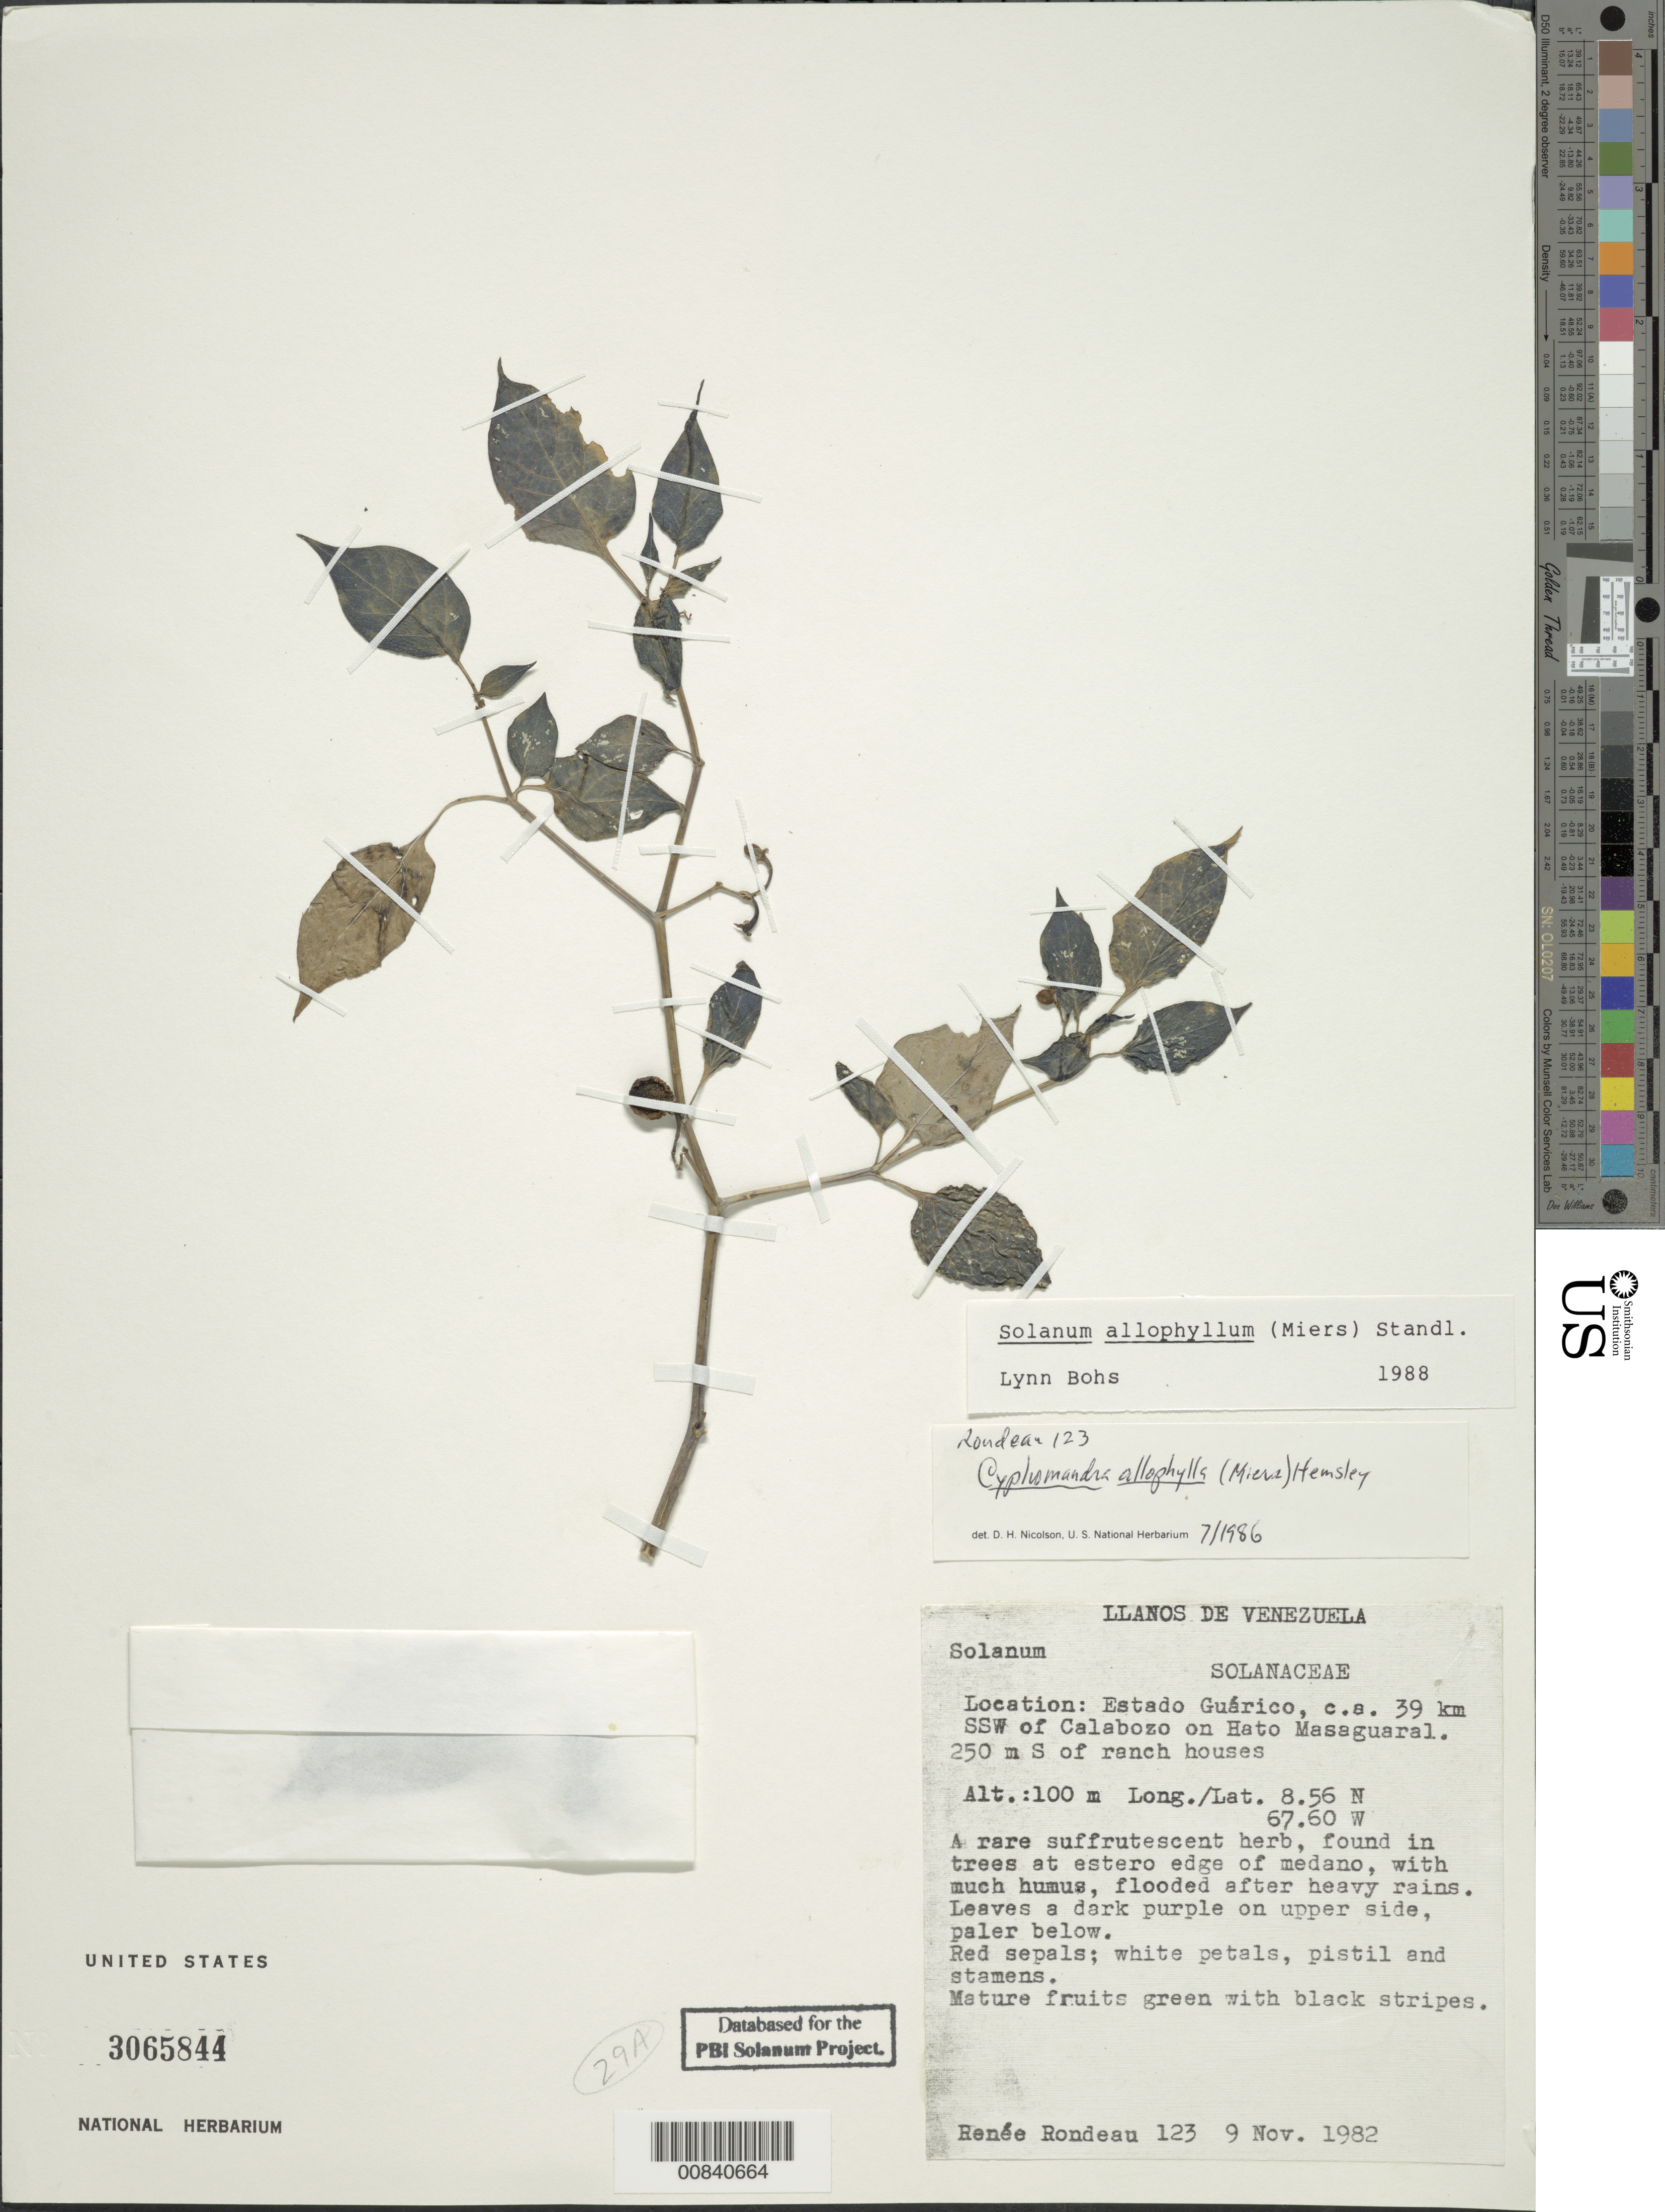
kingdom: Plantae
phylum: Tracheophyta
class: Magnoliopsida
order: Solanales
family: Solanaceae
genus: Solanum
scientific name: Solanum allophyllum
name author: (Miers) Sendtn.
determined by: Bohs, L. A.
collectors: R. Rondeau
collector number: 123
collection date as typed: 9 Nov 1982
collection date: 1982-11-09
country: Venezuela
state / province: Guárico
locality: Estado Guarico, c.a. 39 km SSW of Calabozo on Hato Masaguaral. 250 m S of ranch houses.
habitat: A rare suffrutescent herb, found in trees at estero edge of medano, with humus, flooded after heavy rains.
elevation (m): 100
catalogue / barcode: US 3065844